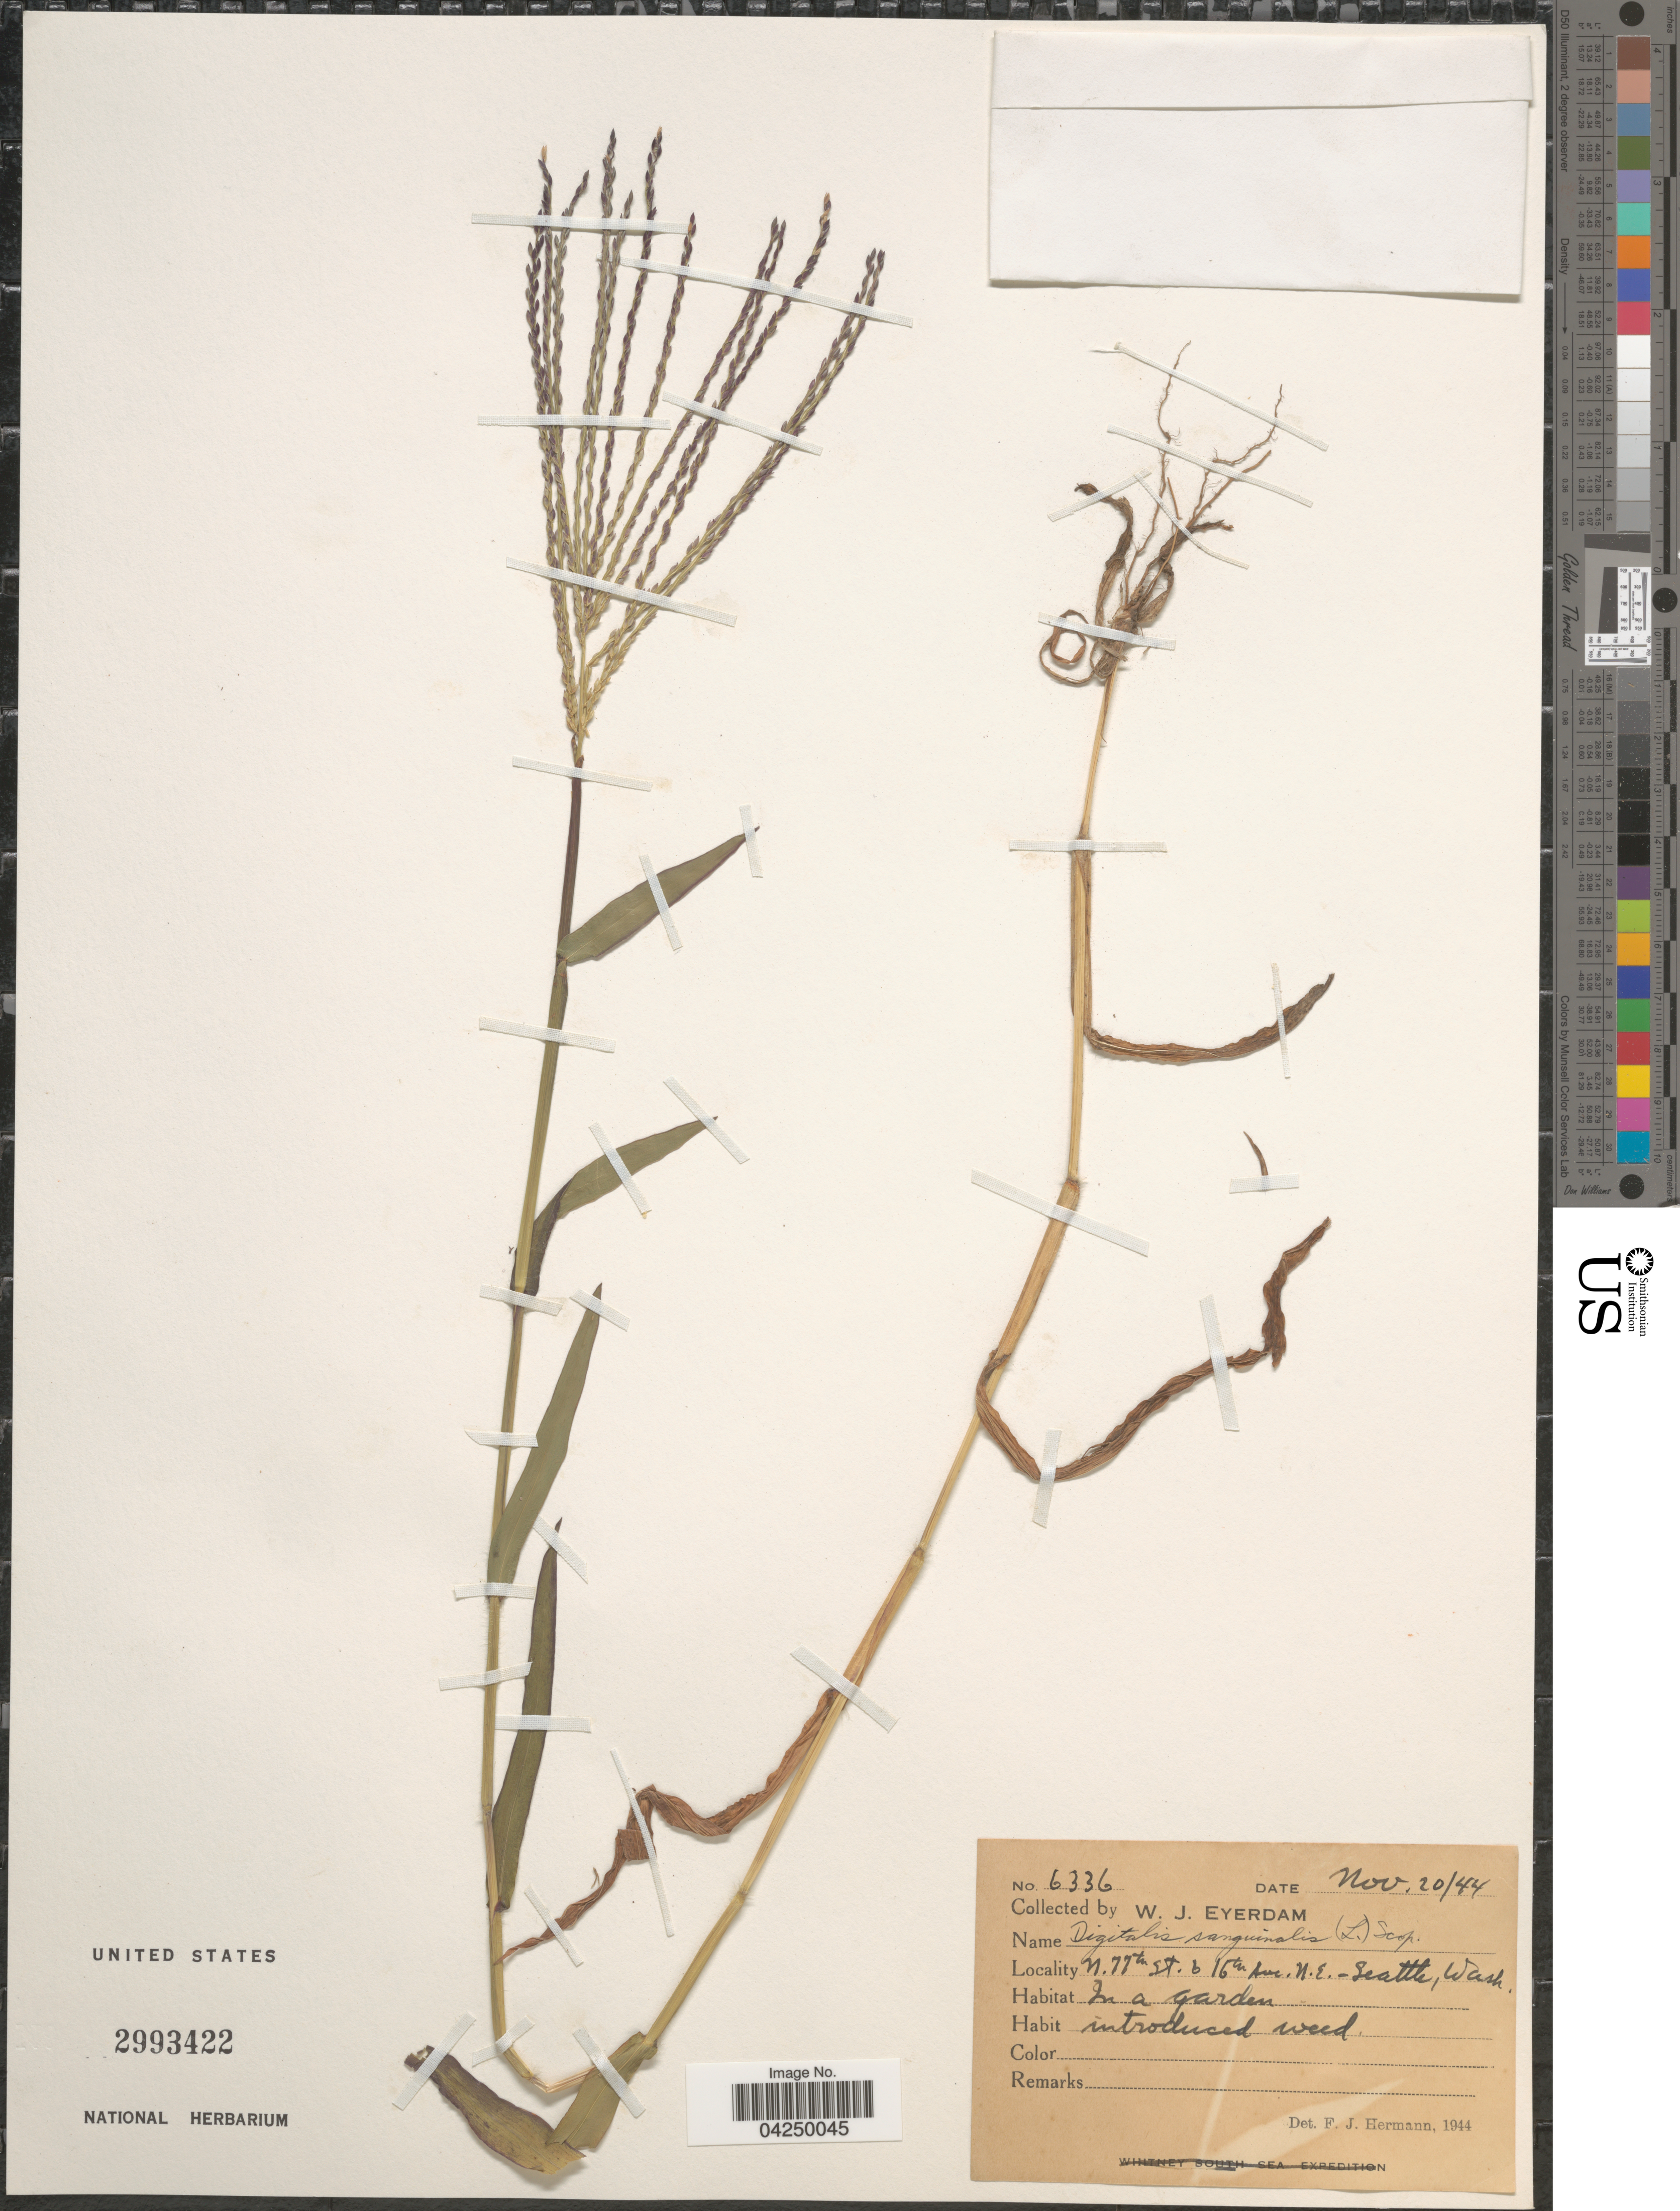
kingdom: Plantae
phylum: Tracheophyta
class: Liliopsida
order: Poales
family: Poaceae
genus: Digitaria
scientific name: Digitaria sanguinalis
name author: (L.) Scop.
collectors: W. J. Eyerdam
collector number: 6336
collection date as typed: Transcribed d/m/y: 20/11/44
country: United States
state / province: Washington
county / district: King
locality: N. 77th St. & 16 th Ave. N.E.-Seattle.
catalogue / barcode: US 2993422